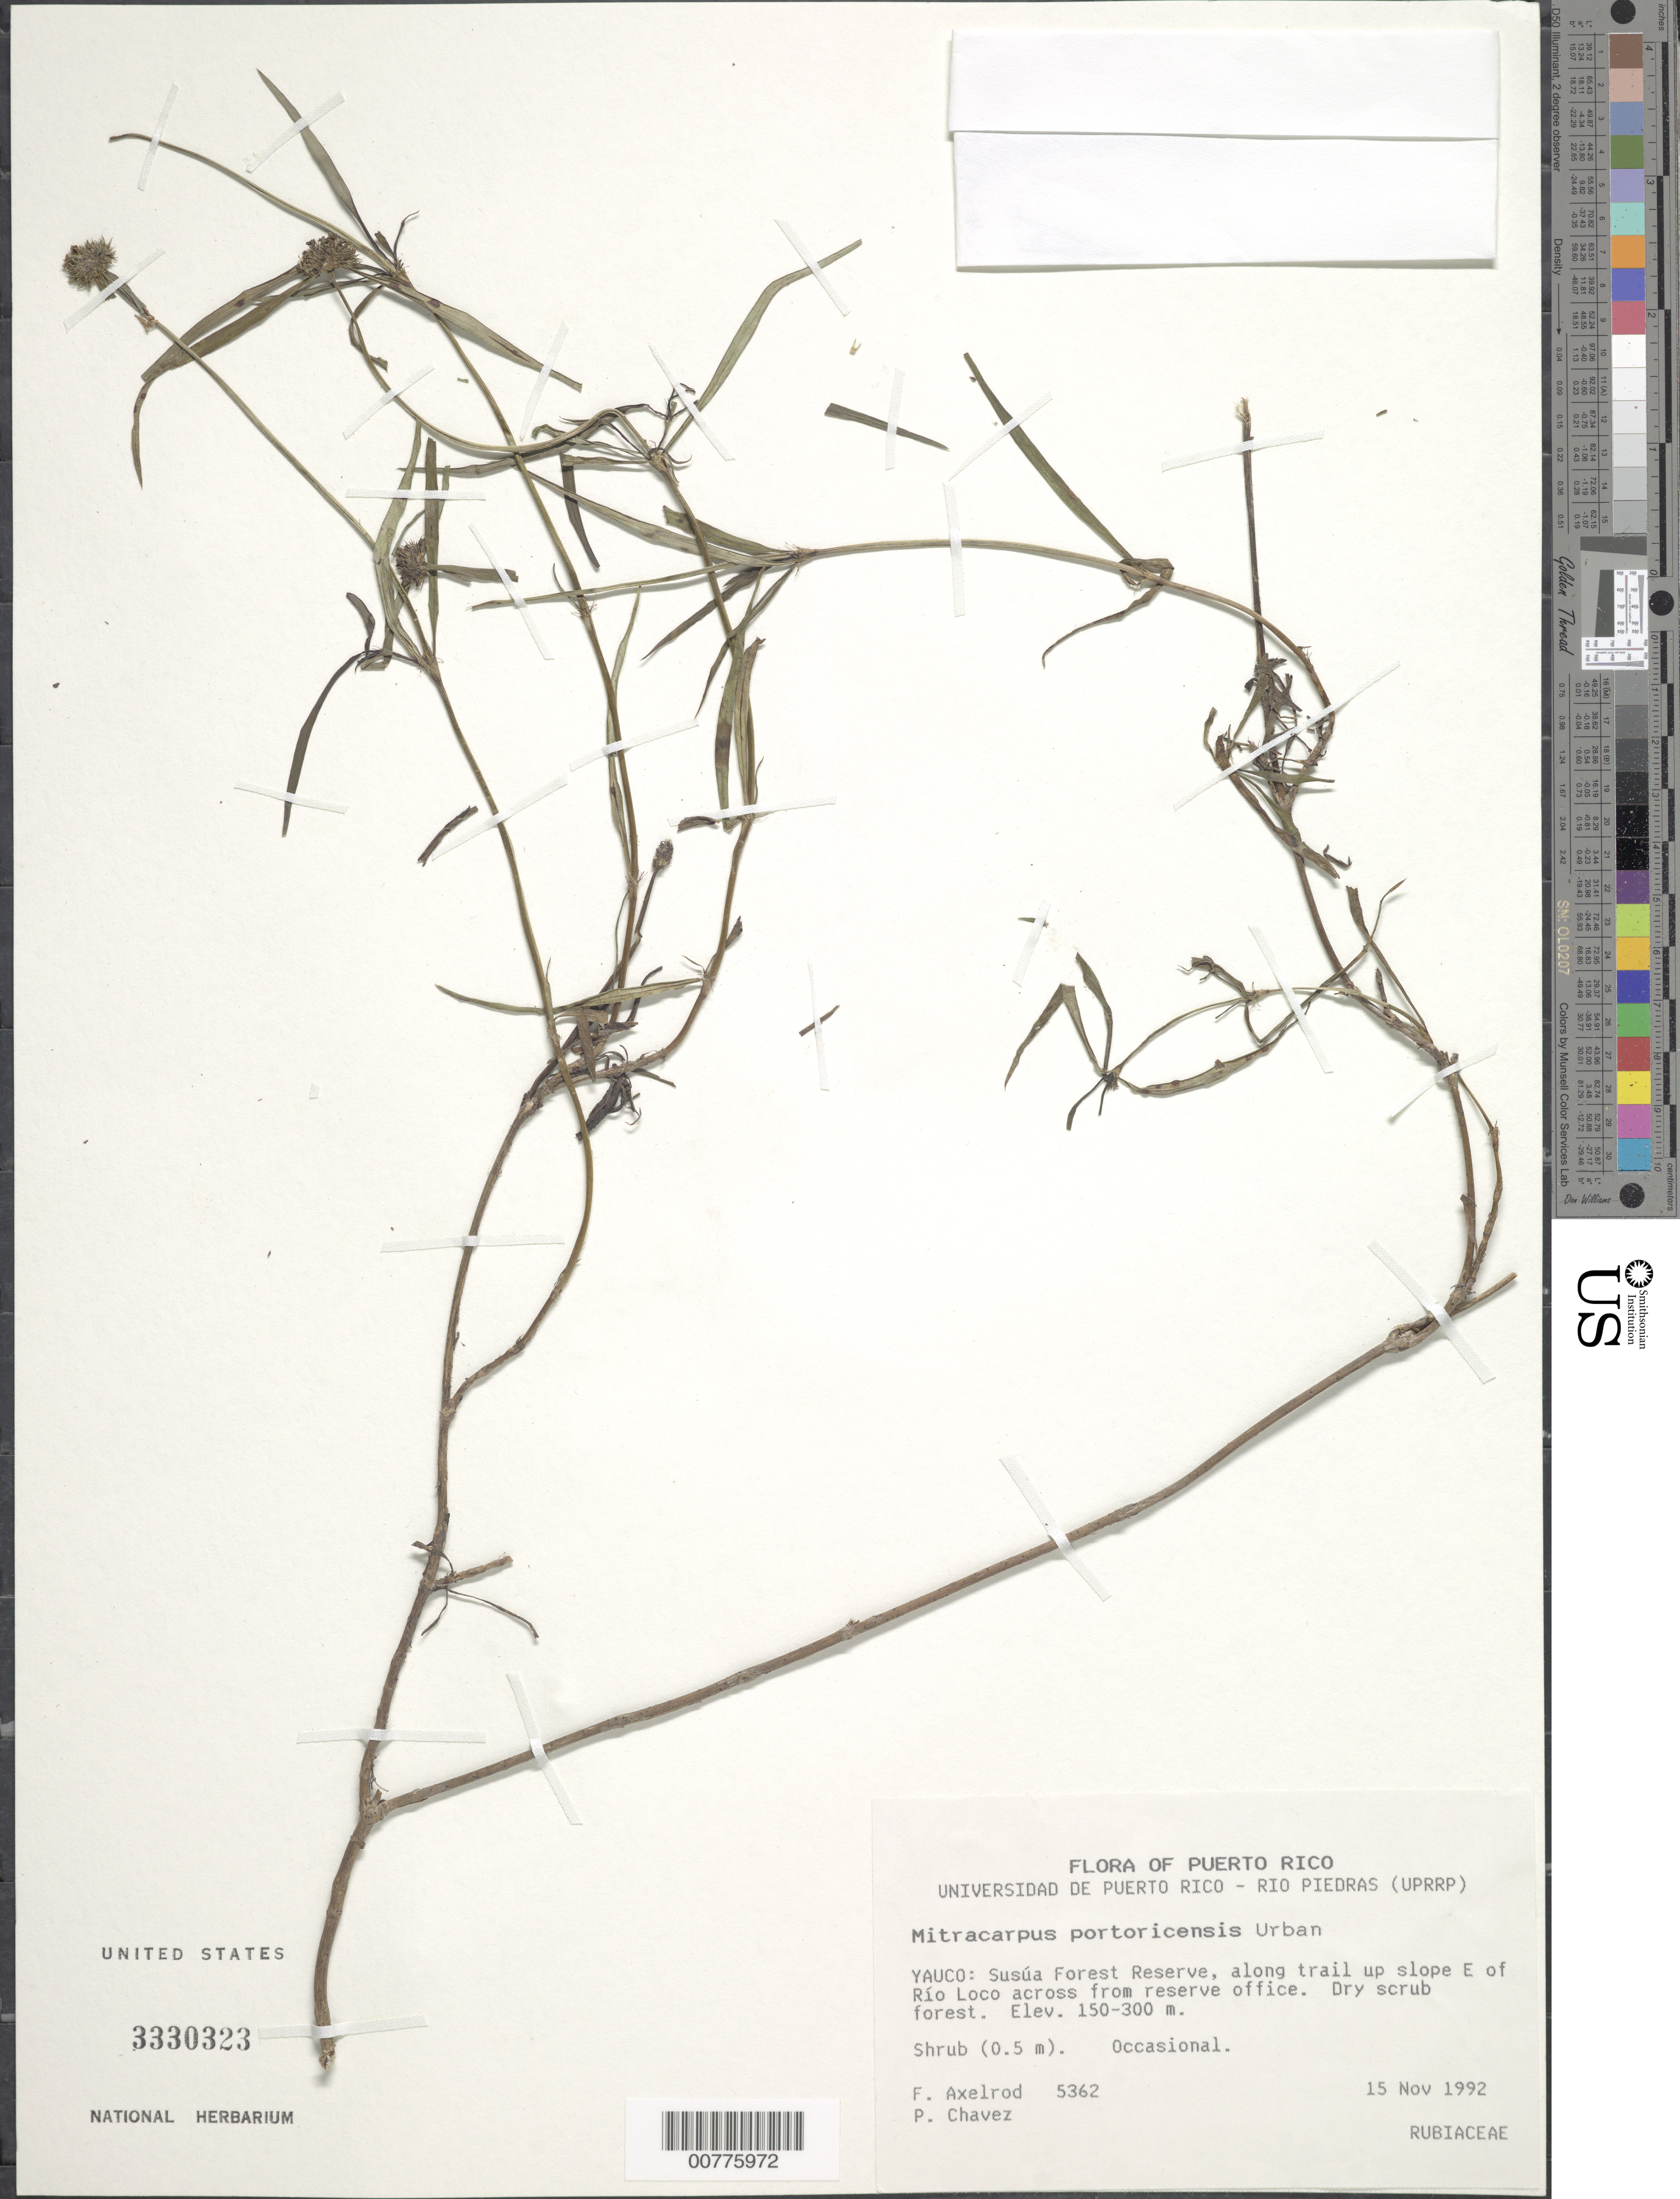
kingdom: Plantae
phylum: Tracheophyta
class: Magnoliopsida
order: Gentianales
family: Rubiaceae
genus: Mitracarpus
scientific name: Mitracarpus frigidus var. portoricensis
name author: Urb.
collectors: F. S. Axelrod & P. Chavez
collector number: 5362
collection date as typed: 15 Nov 1992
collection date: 1992-11-15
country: Puerto Rico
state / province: Yauco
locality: Yauco: Susúa Forest Reserve, along trail up slope E of Río Loco, across from reserve office.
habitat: Dry scrub forest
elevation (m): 150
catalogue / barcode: US 3330323